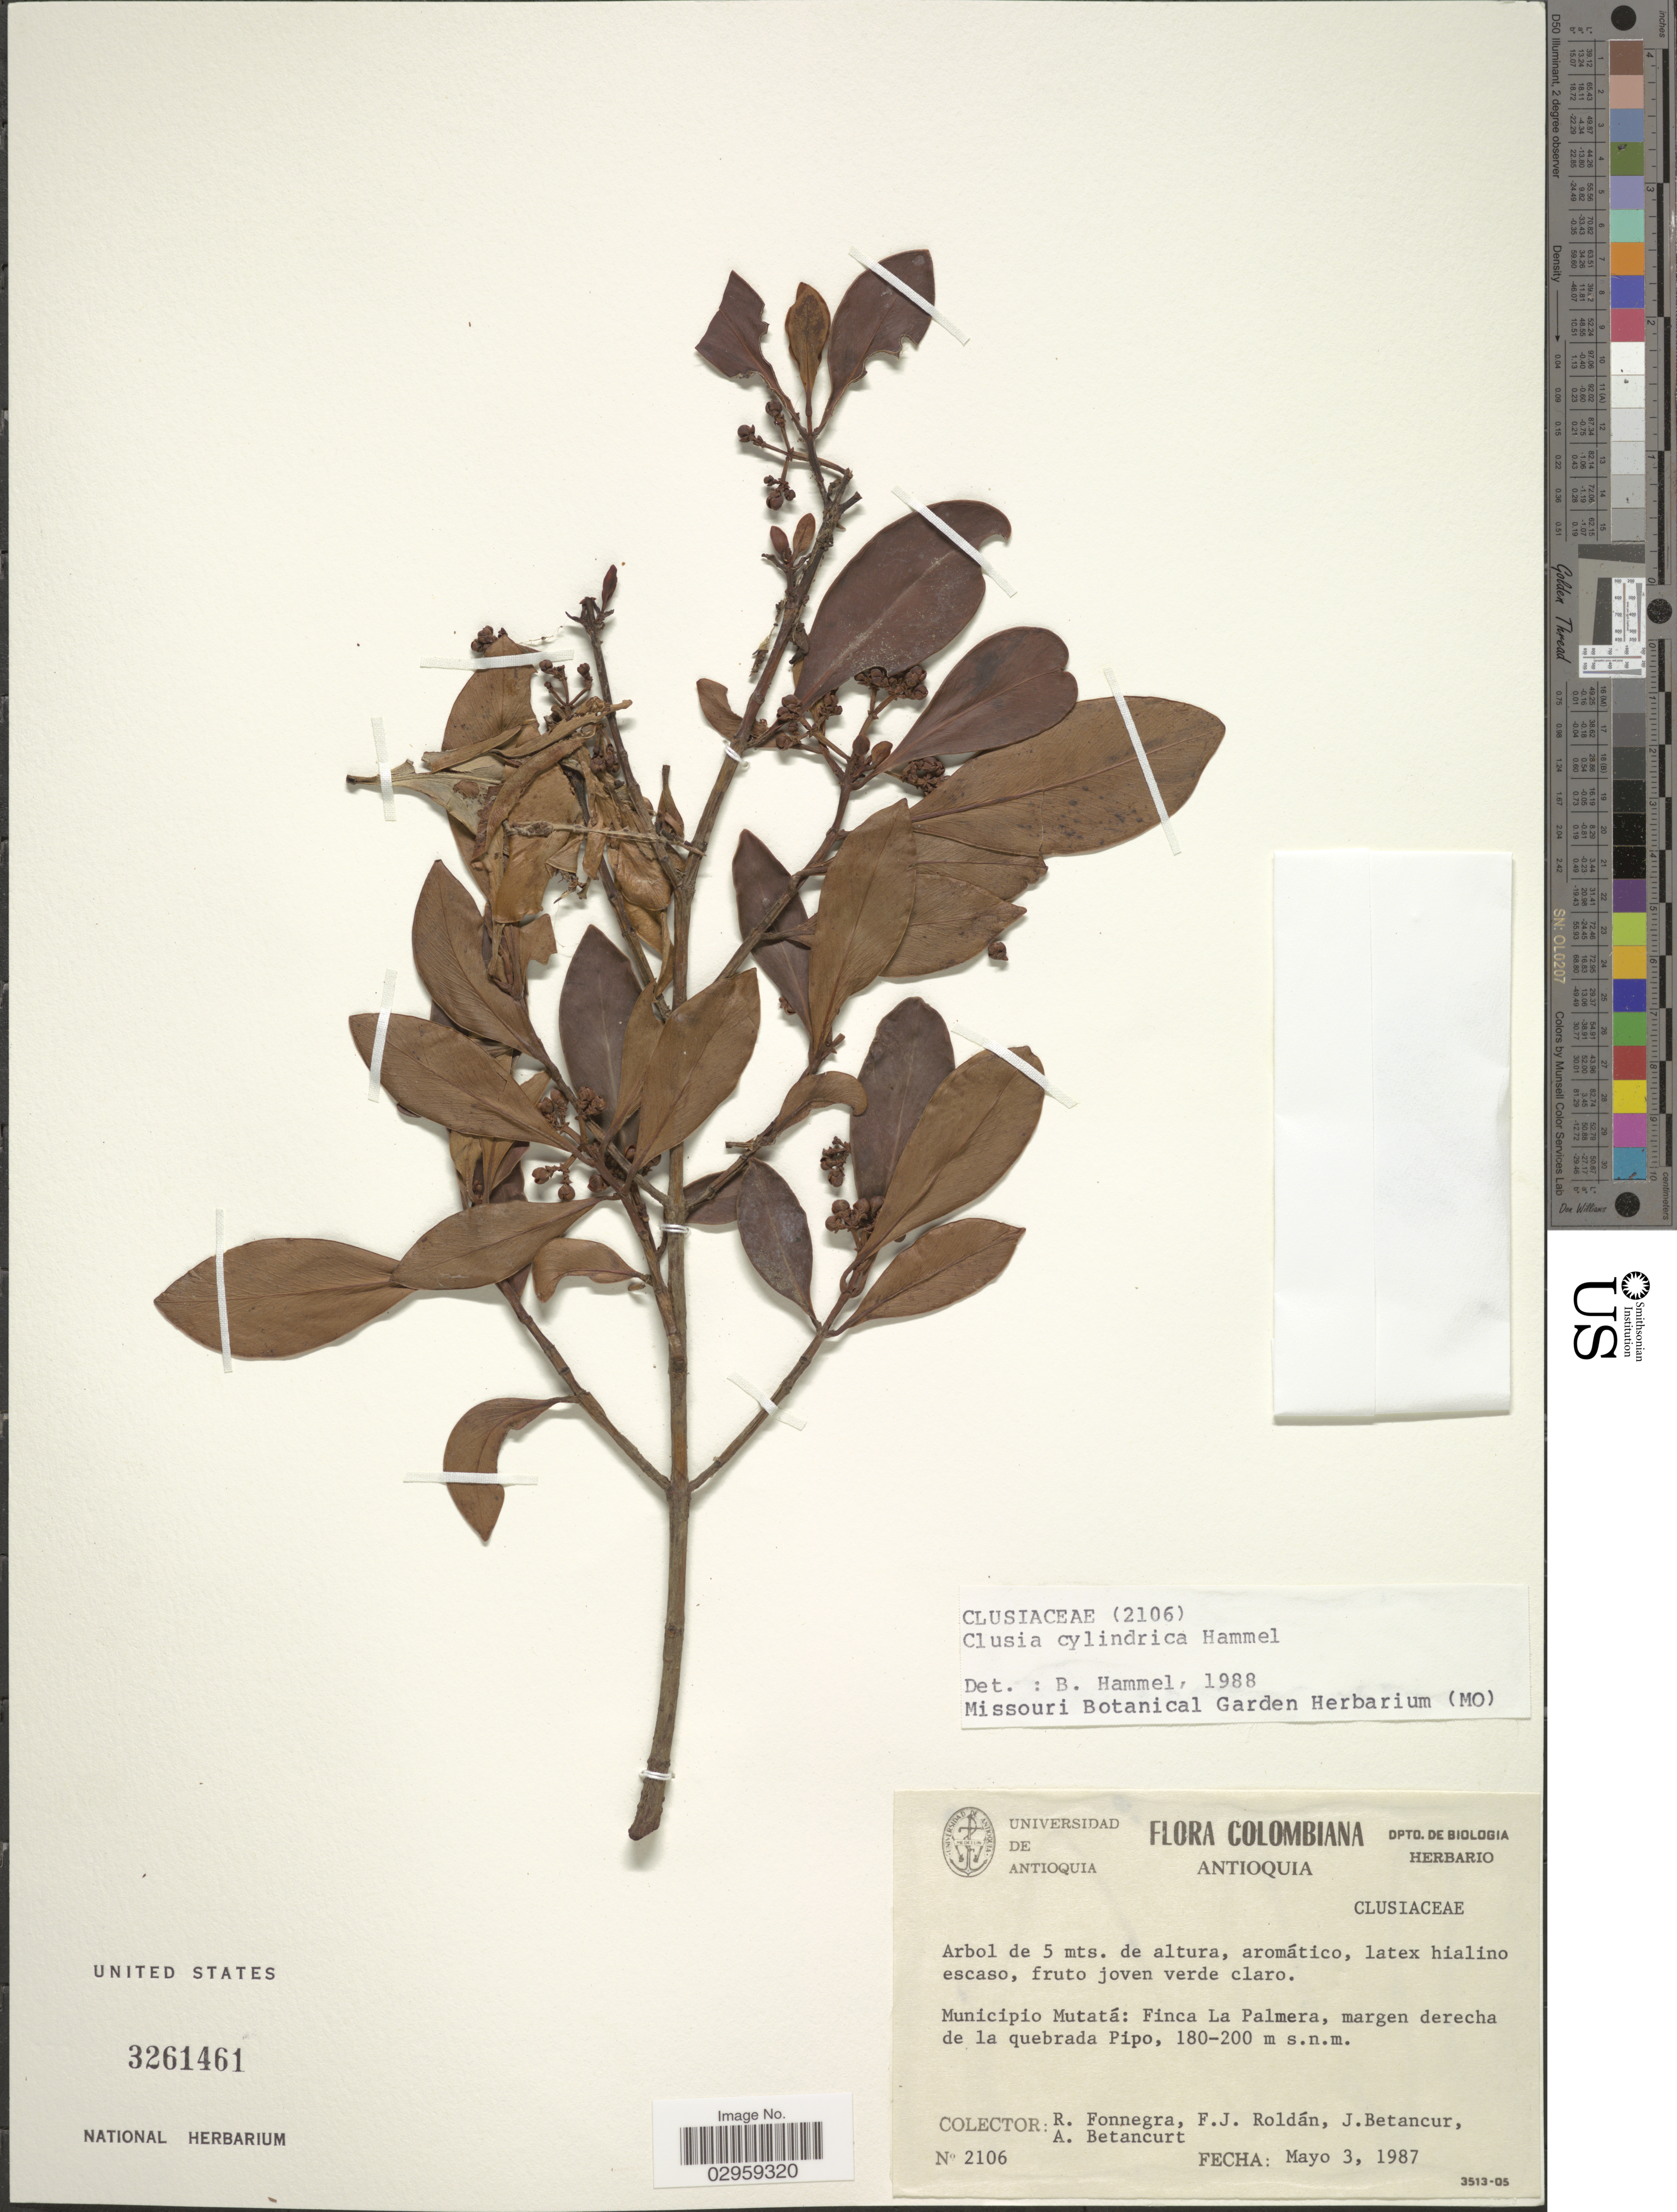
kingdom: Plantae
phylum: Tracheophyta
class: Magnoliopsida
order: Malpighiales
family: Clusiaceae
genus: Clusia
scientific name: Clusia cylindrica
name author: Hammel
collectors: R. Fonnegra, F. J. Roldán, J. Betancur & A. Betancurt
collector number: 2106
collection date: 1987-05-03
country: Colombia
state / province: Antioquia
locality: Municipio Mutatá: Finca La Palmera, margen derecha de la quebrada Pipo.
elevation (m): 180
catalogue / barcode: US 3261461